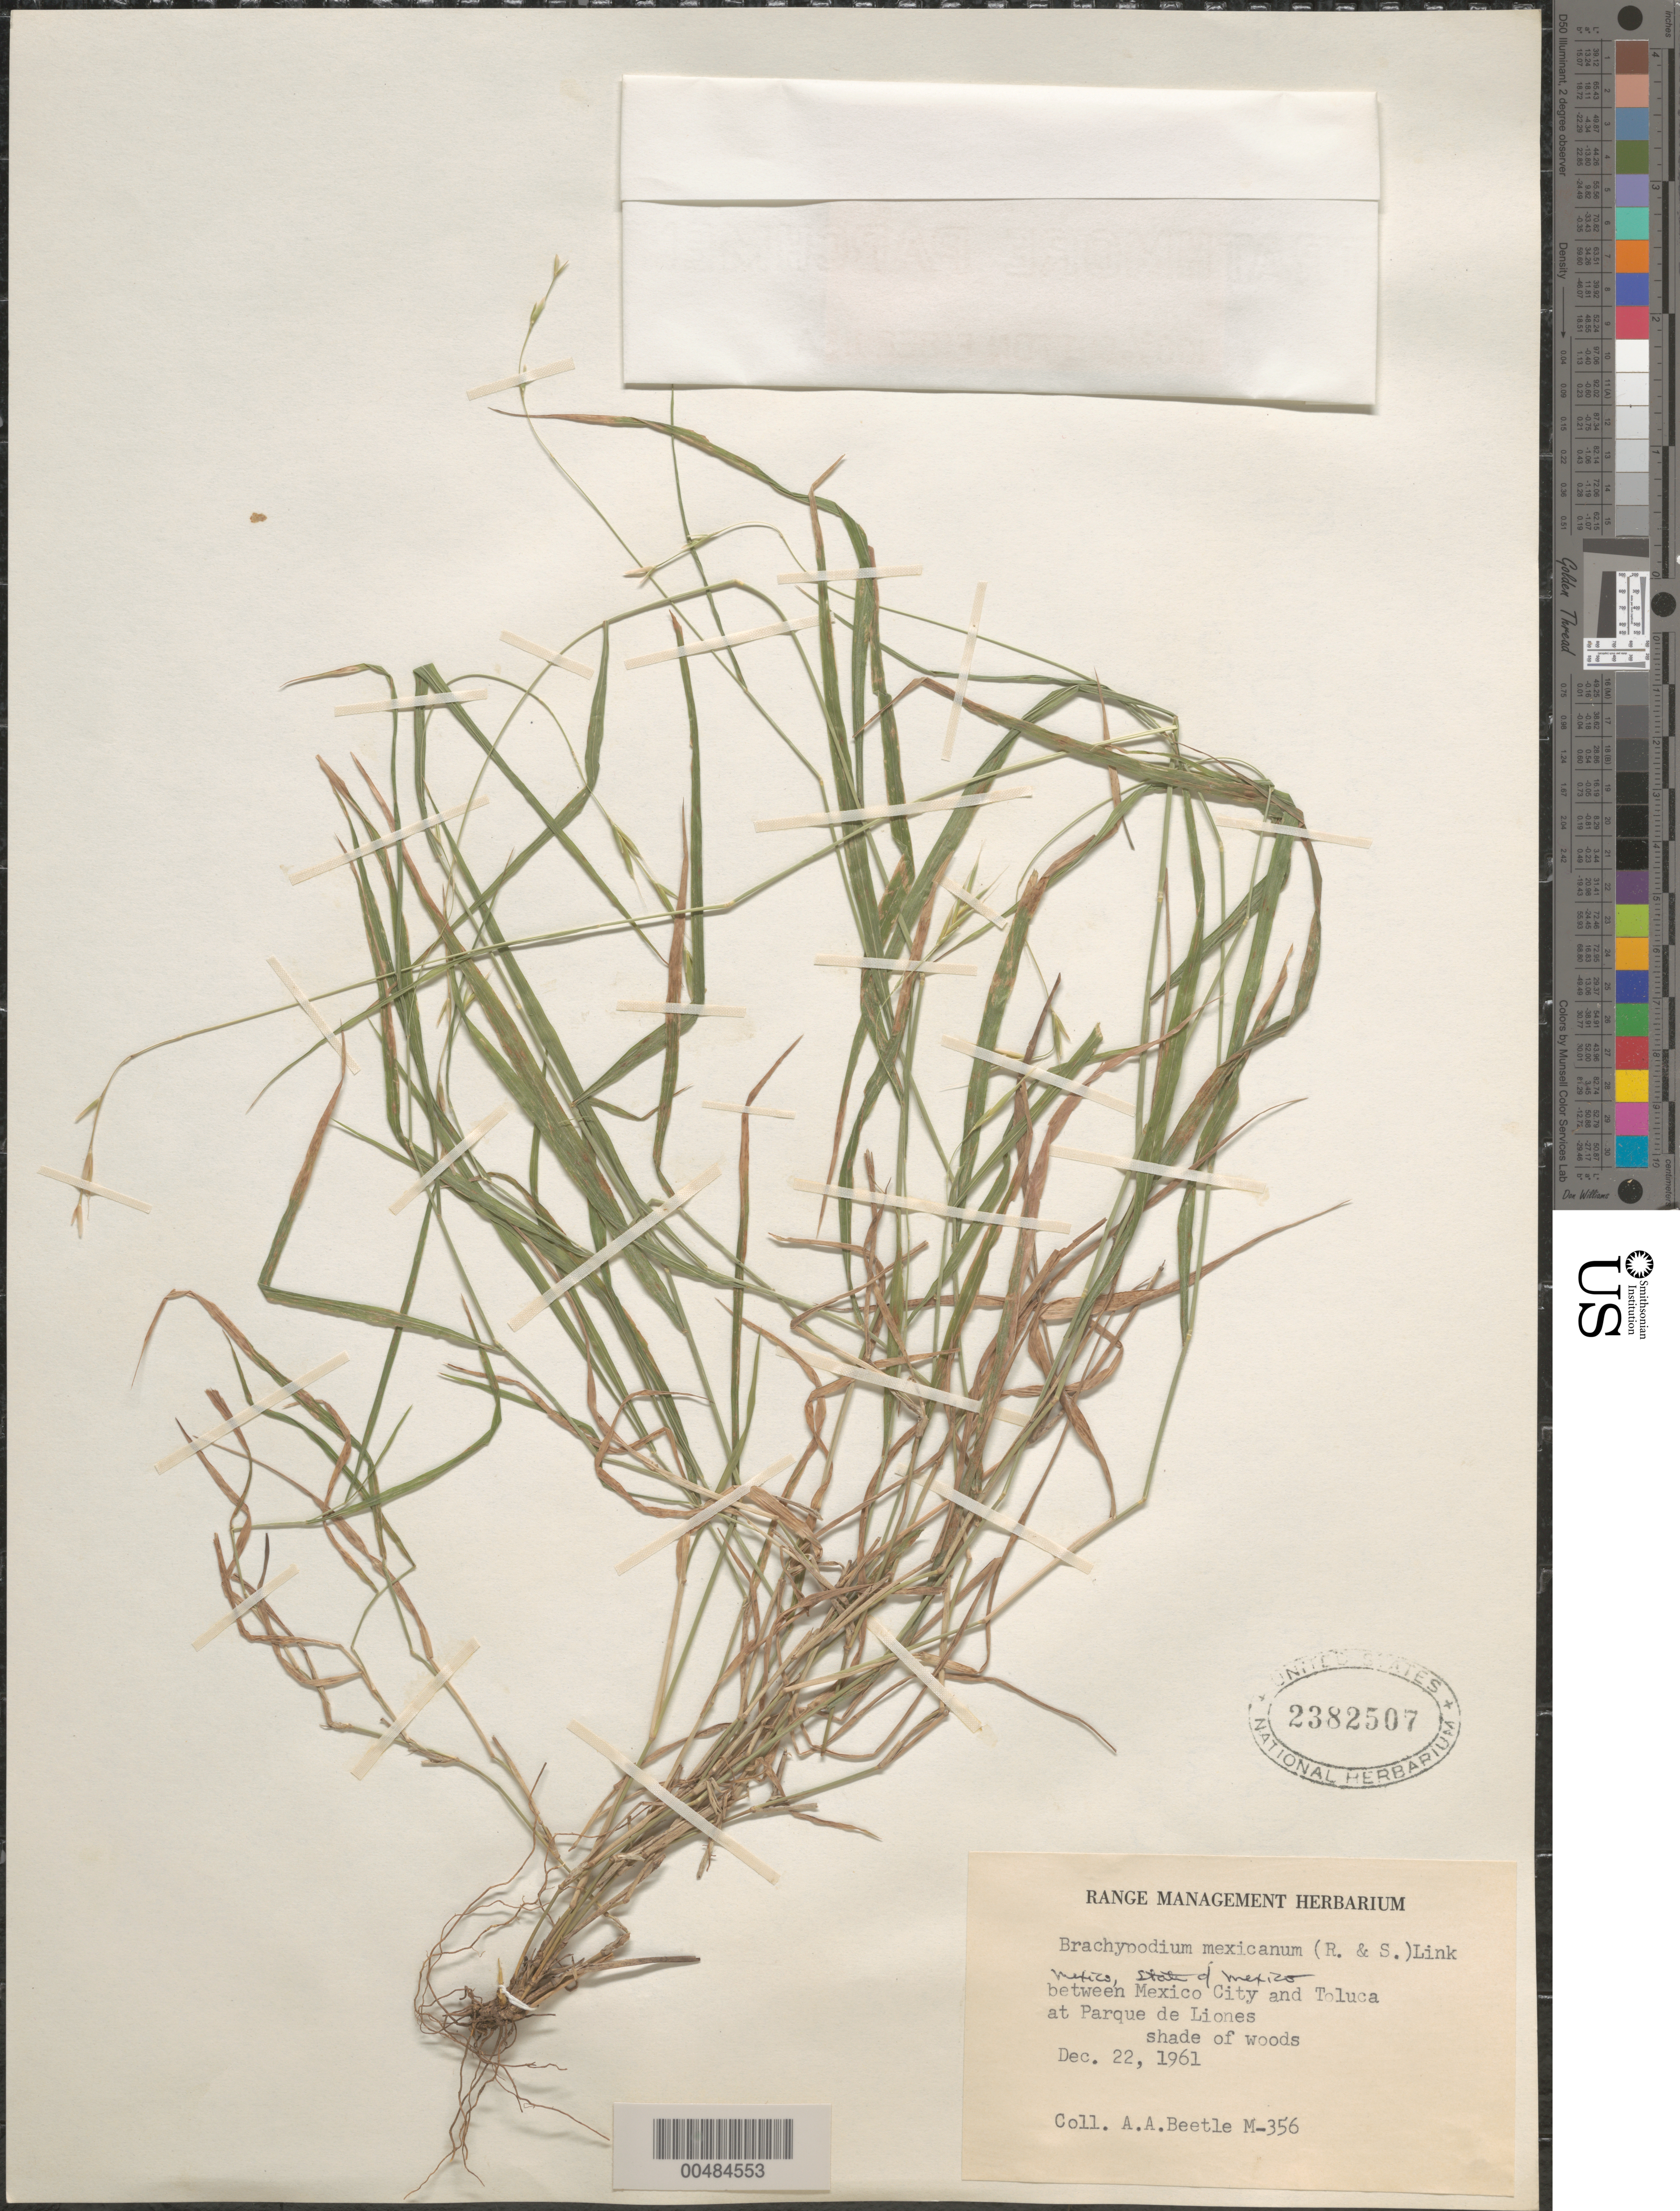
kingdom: Plantae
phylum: Tracheophyta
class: Liliopsida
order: Poales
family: Poaceae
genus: Brachypodium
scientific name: Brachypodium mexicanum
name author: (Roem. & Schult.) Link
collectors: A. A. Beetle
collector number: M-356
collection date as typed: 22 Dec 1961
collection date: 1961-12-22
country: Mexico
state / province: México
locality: Between Mexico City and Toluca at Parque de Liones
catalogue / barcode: US 2382507